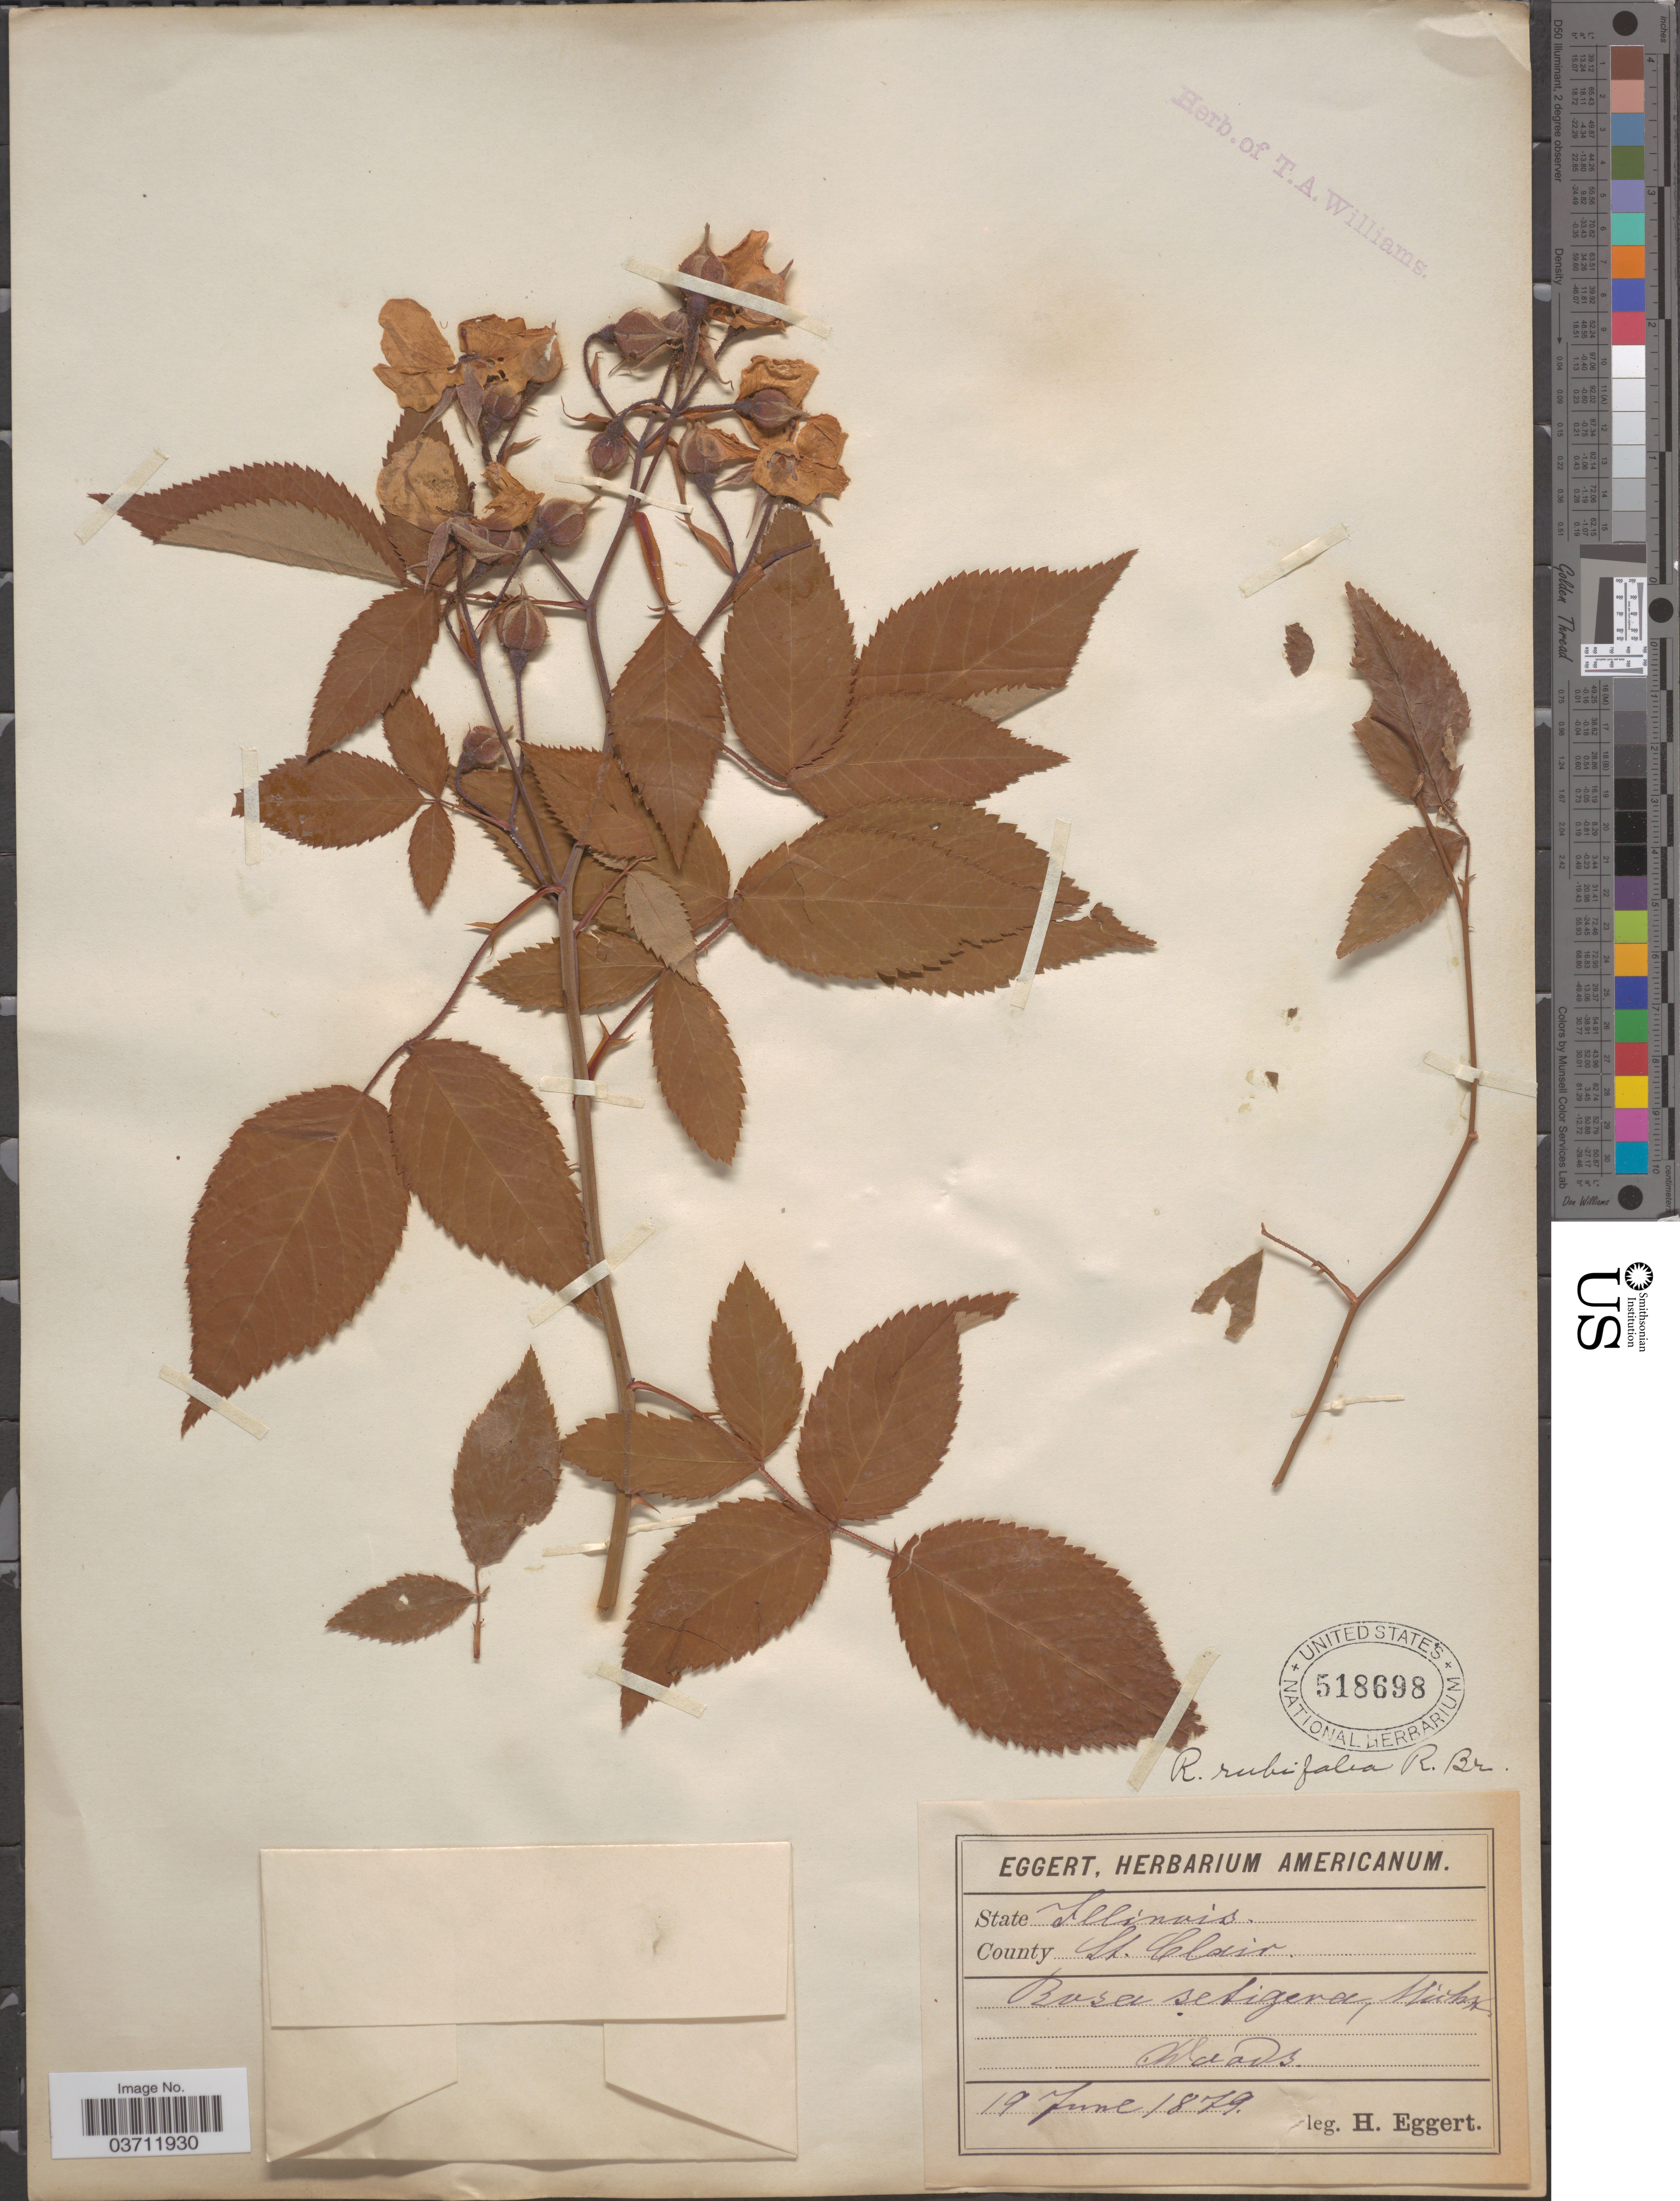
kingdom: Plantae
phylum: Tracheophyta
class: Magnoliopsida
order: Rosales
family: Rosaceae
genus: Rosa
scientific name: Rosa rubifolia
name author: R. Br.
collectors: H. Eggert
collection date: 1879-06-19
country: United States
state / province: Illinois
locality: County St. Clair.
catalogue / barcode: US 518698